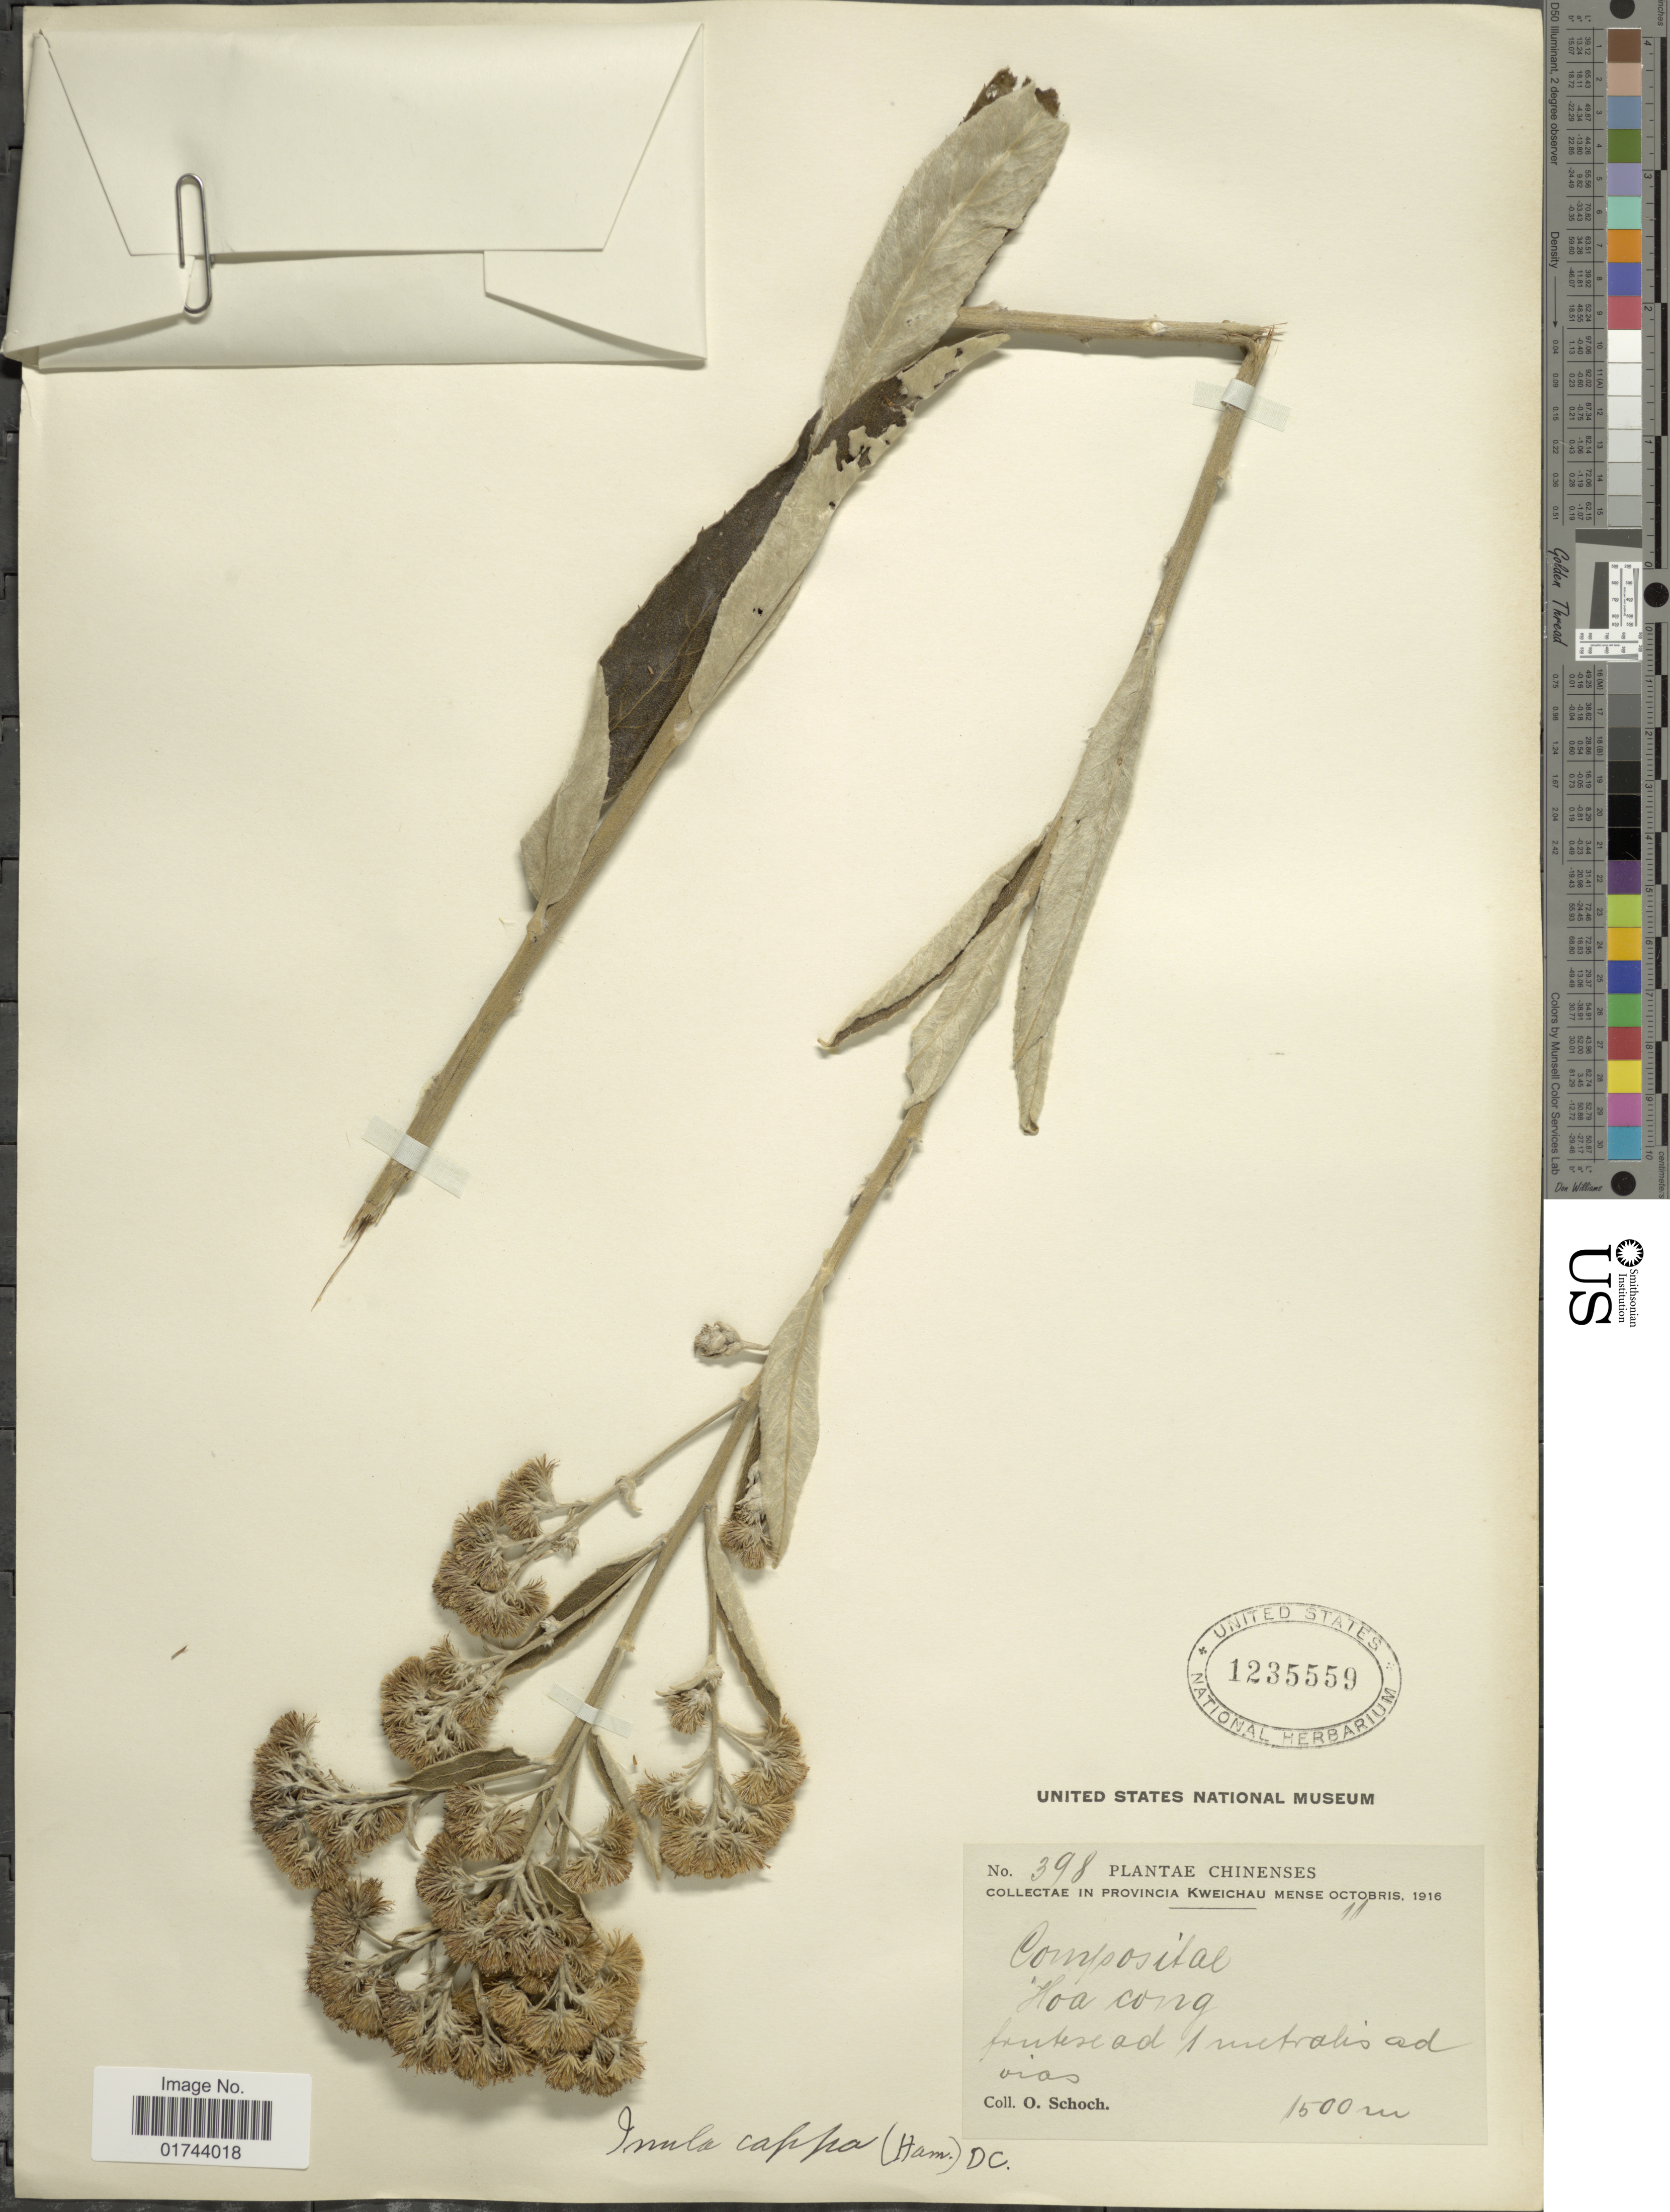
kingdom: Plantae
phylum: Tracheophyta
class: Magnoliopsida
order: Asterales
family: Asteraceae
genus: Inula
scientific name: Inula cappa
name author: (Buch.-Ham. ex D. Don) DC.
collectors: O. Schoch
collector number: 398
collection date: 1916-10-11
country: China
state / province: Guizhou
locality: In Provincia Kweichau, Hoa Cong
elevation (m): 1500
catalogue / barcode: US 1235559